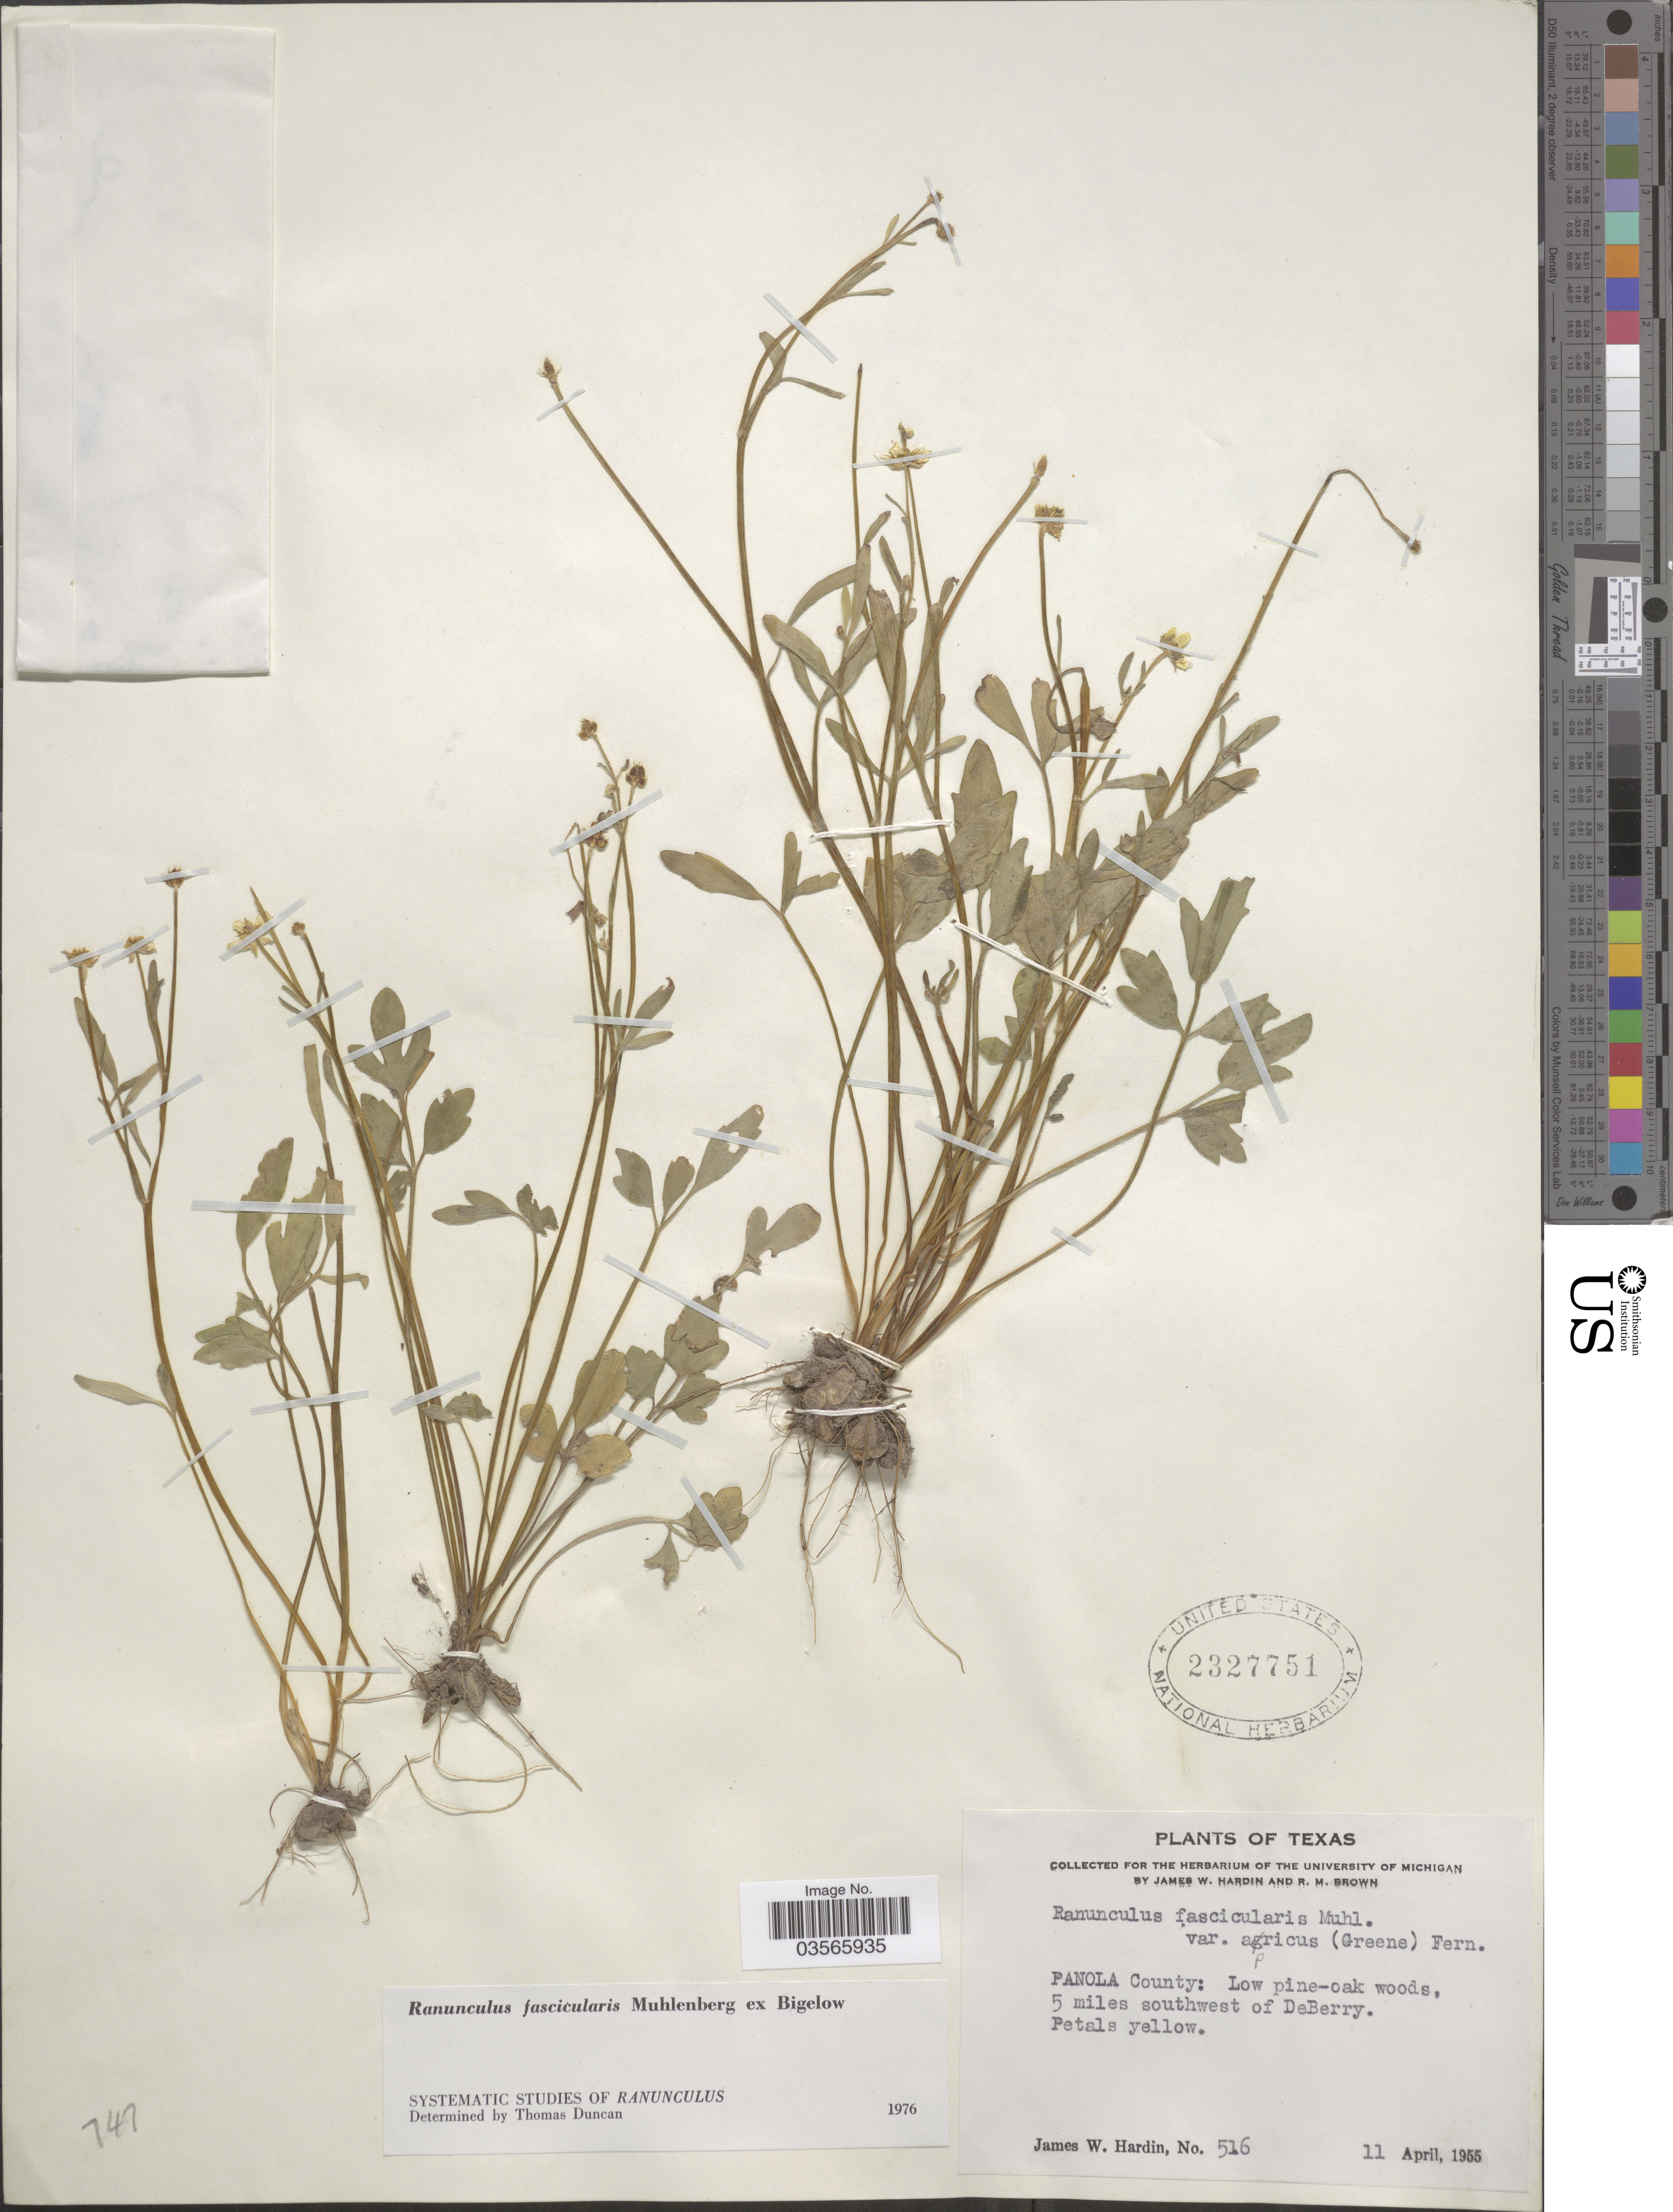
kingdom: Plantae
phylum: Tracheophyta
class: Magnoliopsida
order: Ranunculales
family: Ranunculaceae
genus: Ranunculus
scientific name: Ranunculus fascicularis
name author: Muhl. ex Bigelow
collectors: J. W. Hardin & R. Brown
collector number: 516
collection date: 1955-04-11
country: United States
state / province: Texas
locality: Panola County: Low pine-oak woods, 5 miles southwest of DeBerry.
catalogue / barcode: US 2327751